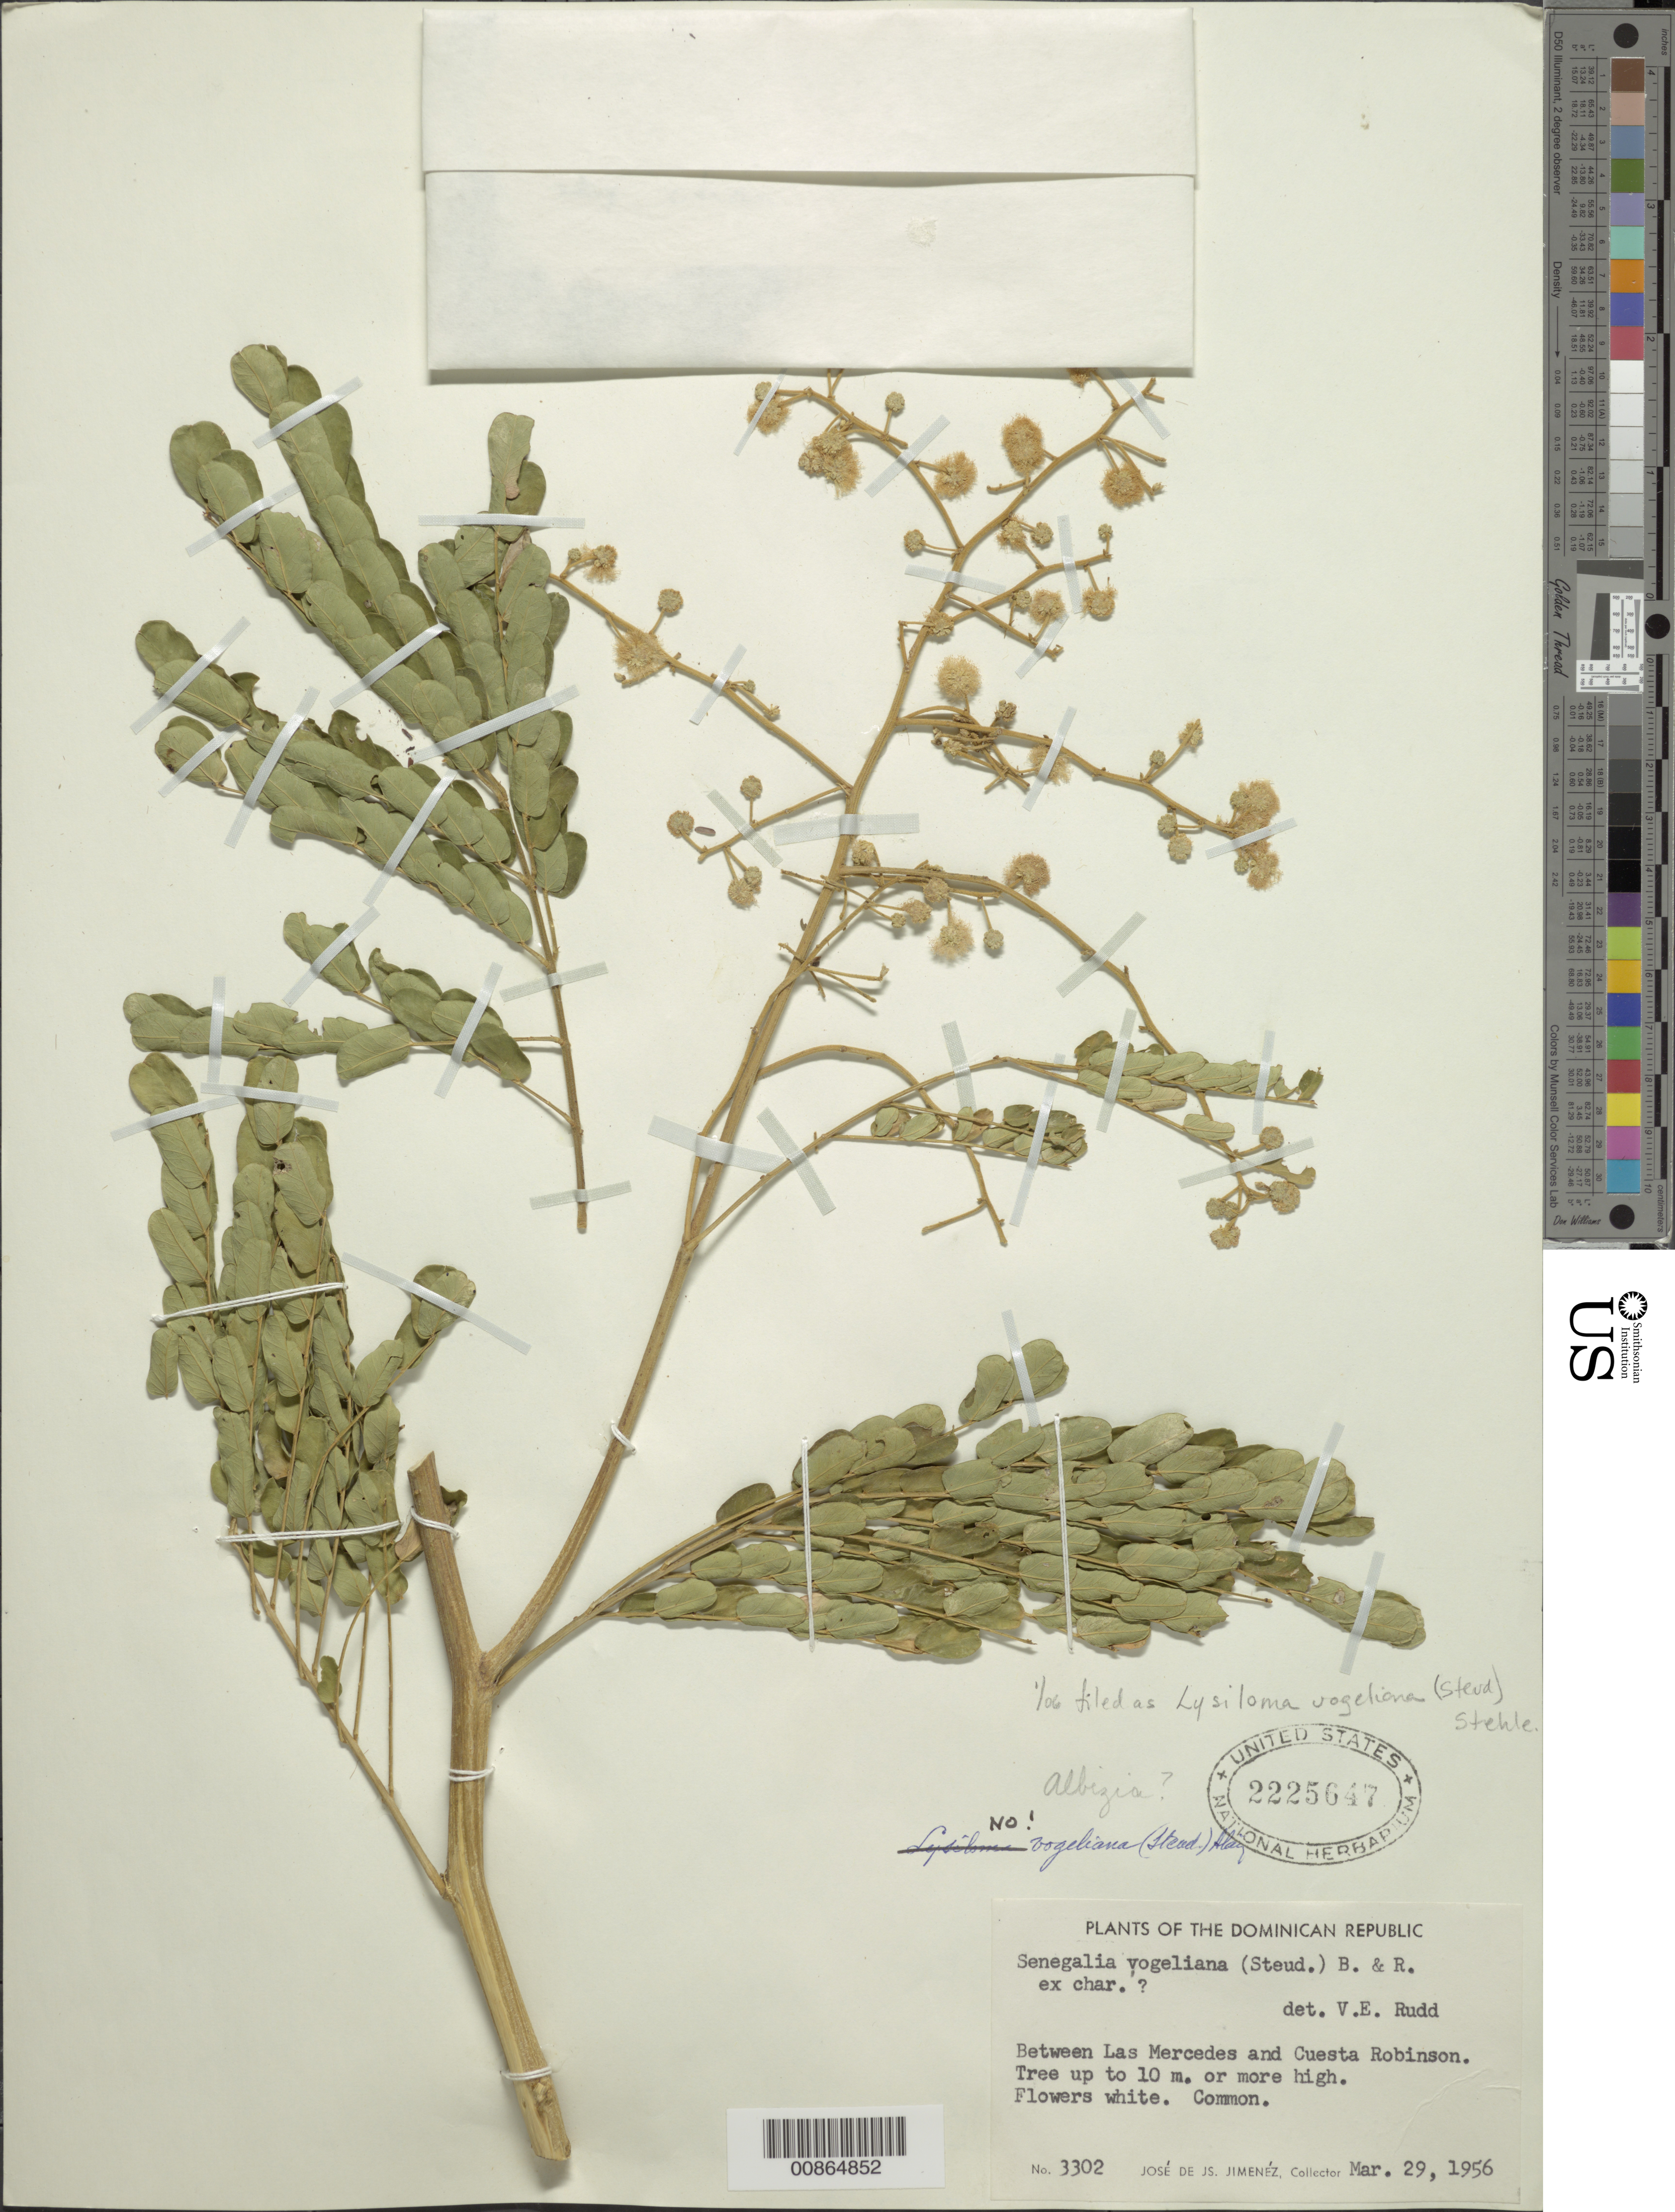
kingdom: Plantae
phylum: Tracheophyta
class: Magnoliopsida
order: Fabales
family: Fabaceae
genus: Lysiloma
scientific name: Lysiloma vogeliana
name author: (Steud.) Stehlé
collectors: J. J. Jiménez Almonte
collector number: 3302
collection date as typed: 29 Mar 1956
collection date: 1956-03-29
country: Dominican Republic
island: Hispaniola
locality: Between Las Mercedes and Cuesta Robinson.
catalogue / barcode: US 2225647